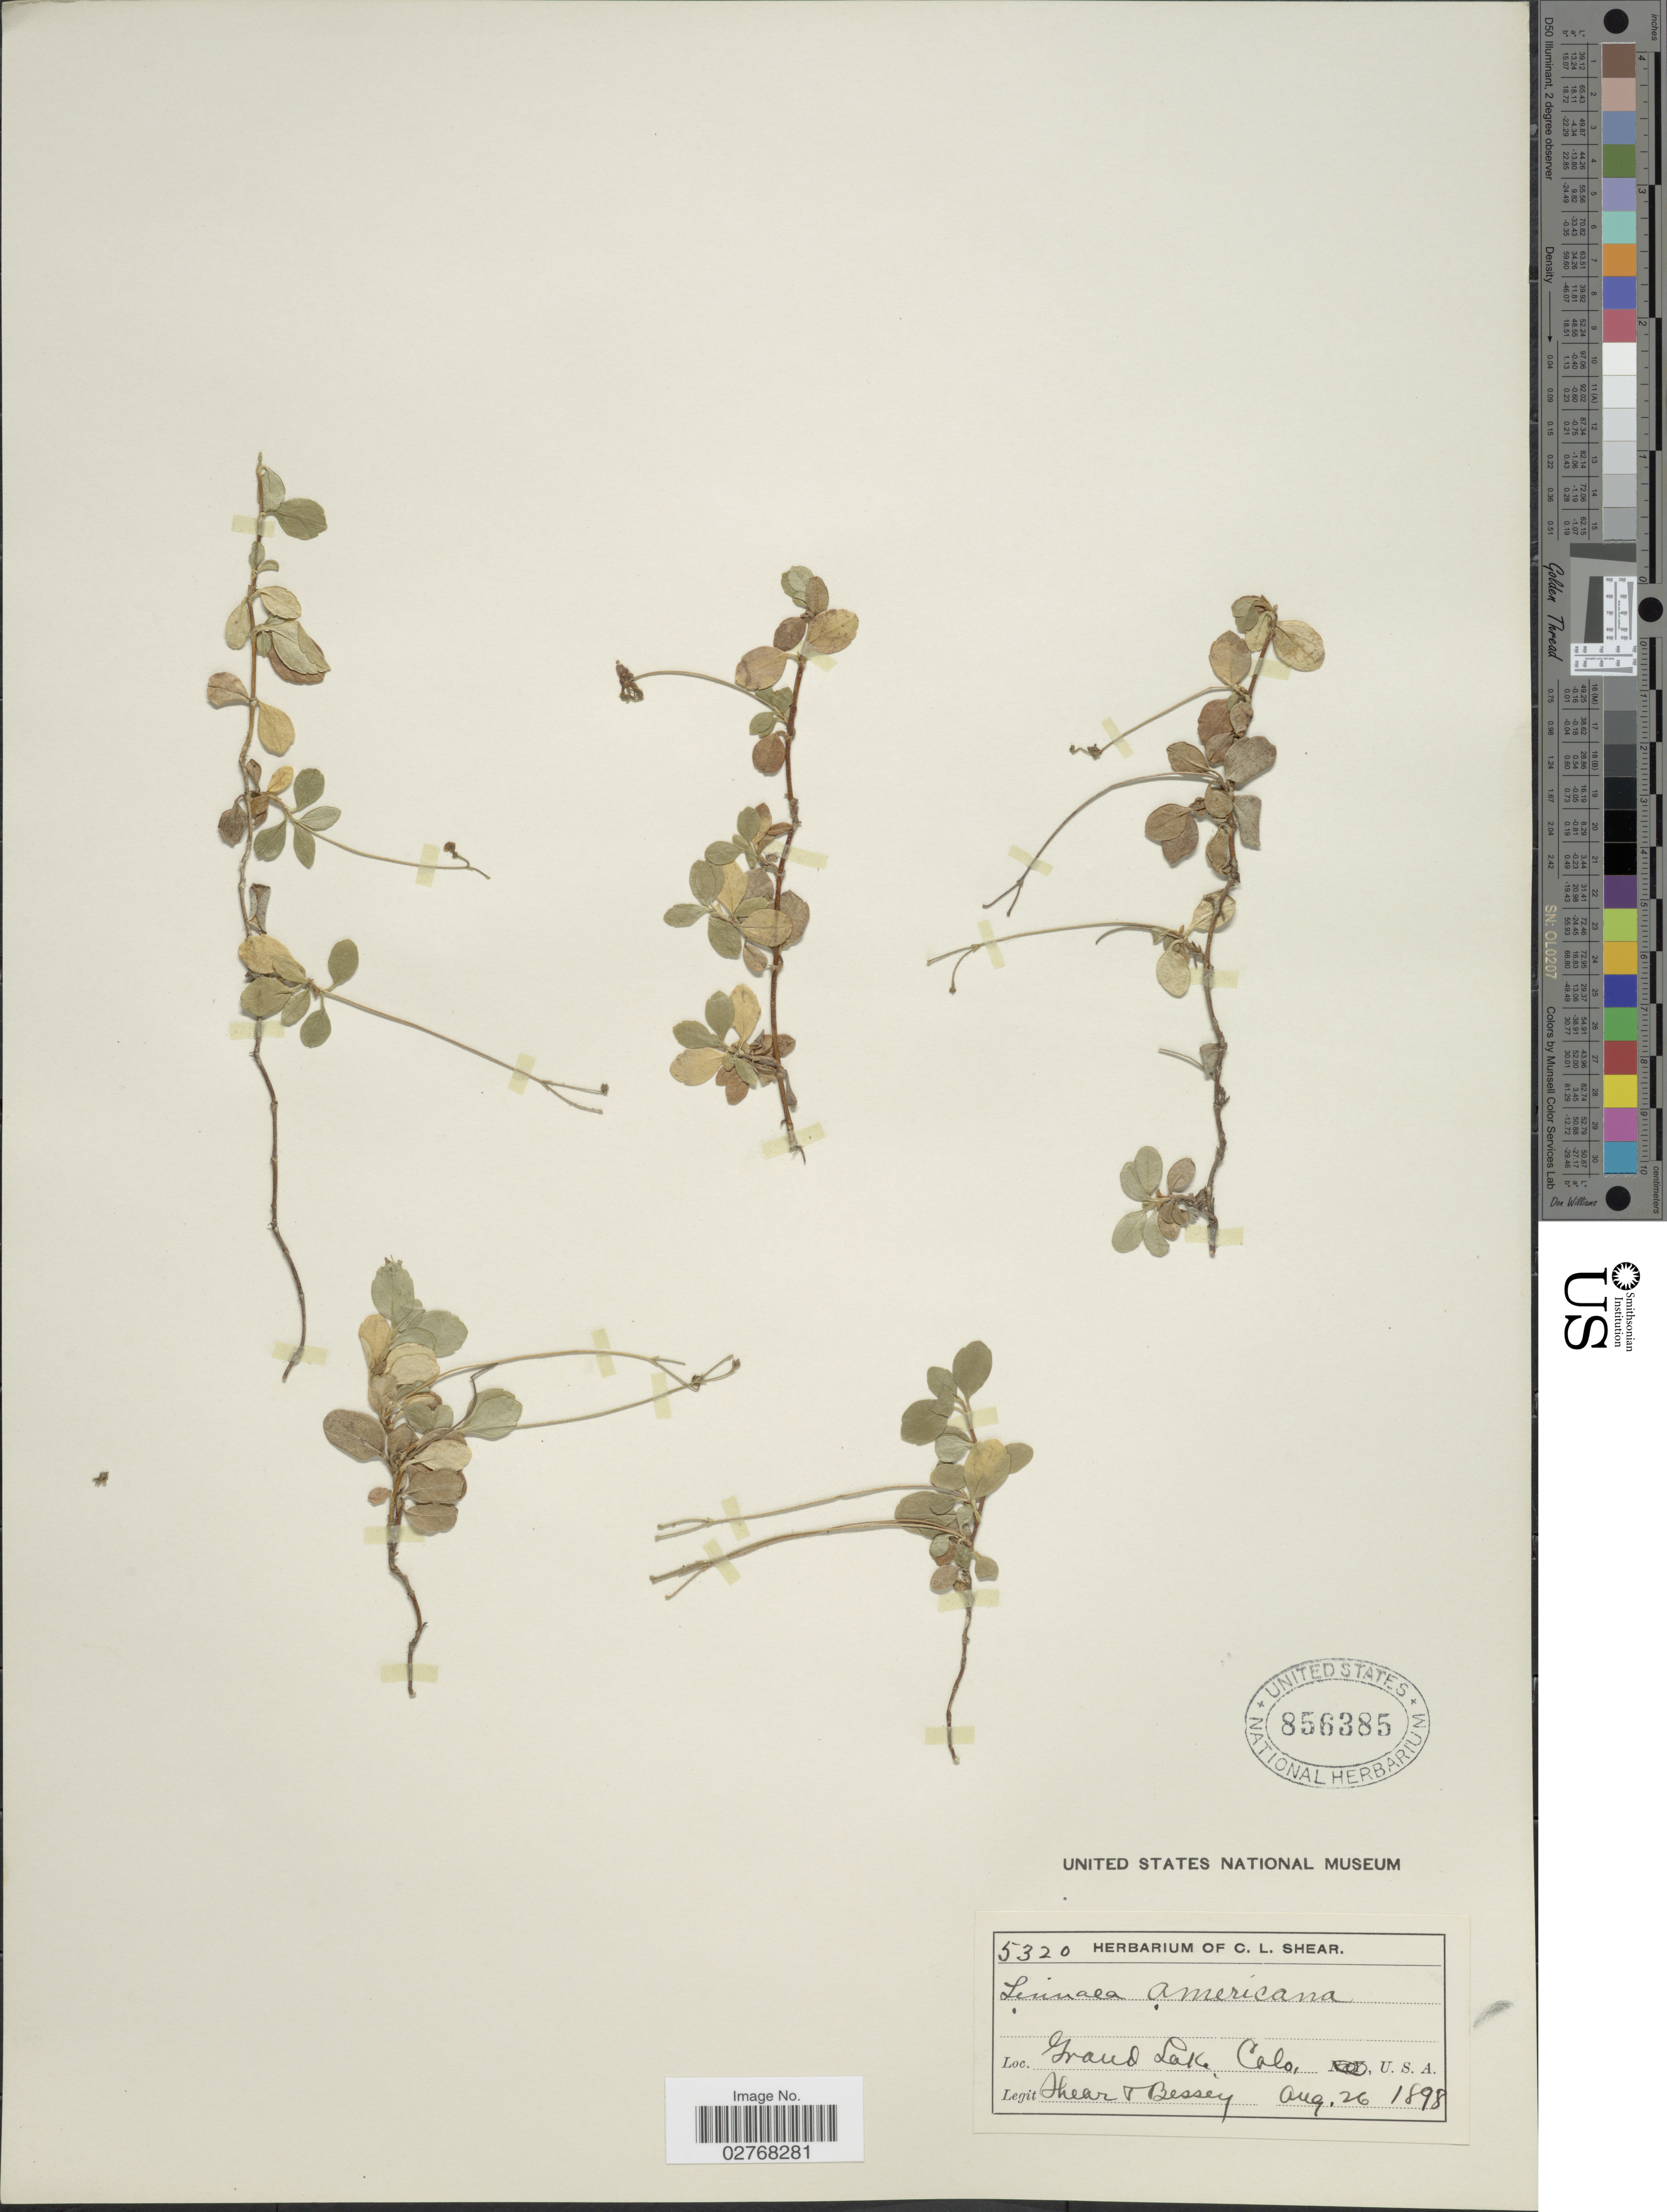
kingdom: Plantae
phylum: Tracheophyta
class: Magnoliopsida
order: Dipsacales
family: Caprifoliaceae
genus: Linnaea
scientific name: Linnaea borealis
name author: L.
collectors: C. L. Shear & -. Bessey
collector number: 5320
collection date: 1898-08-26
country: United States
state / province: Colorado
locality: Grand Lake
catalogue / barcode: US 856385